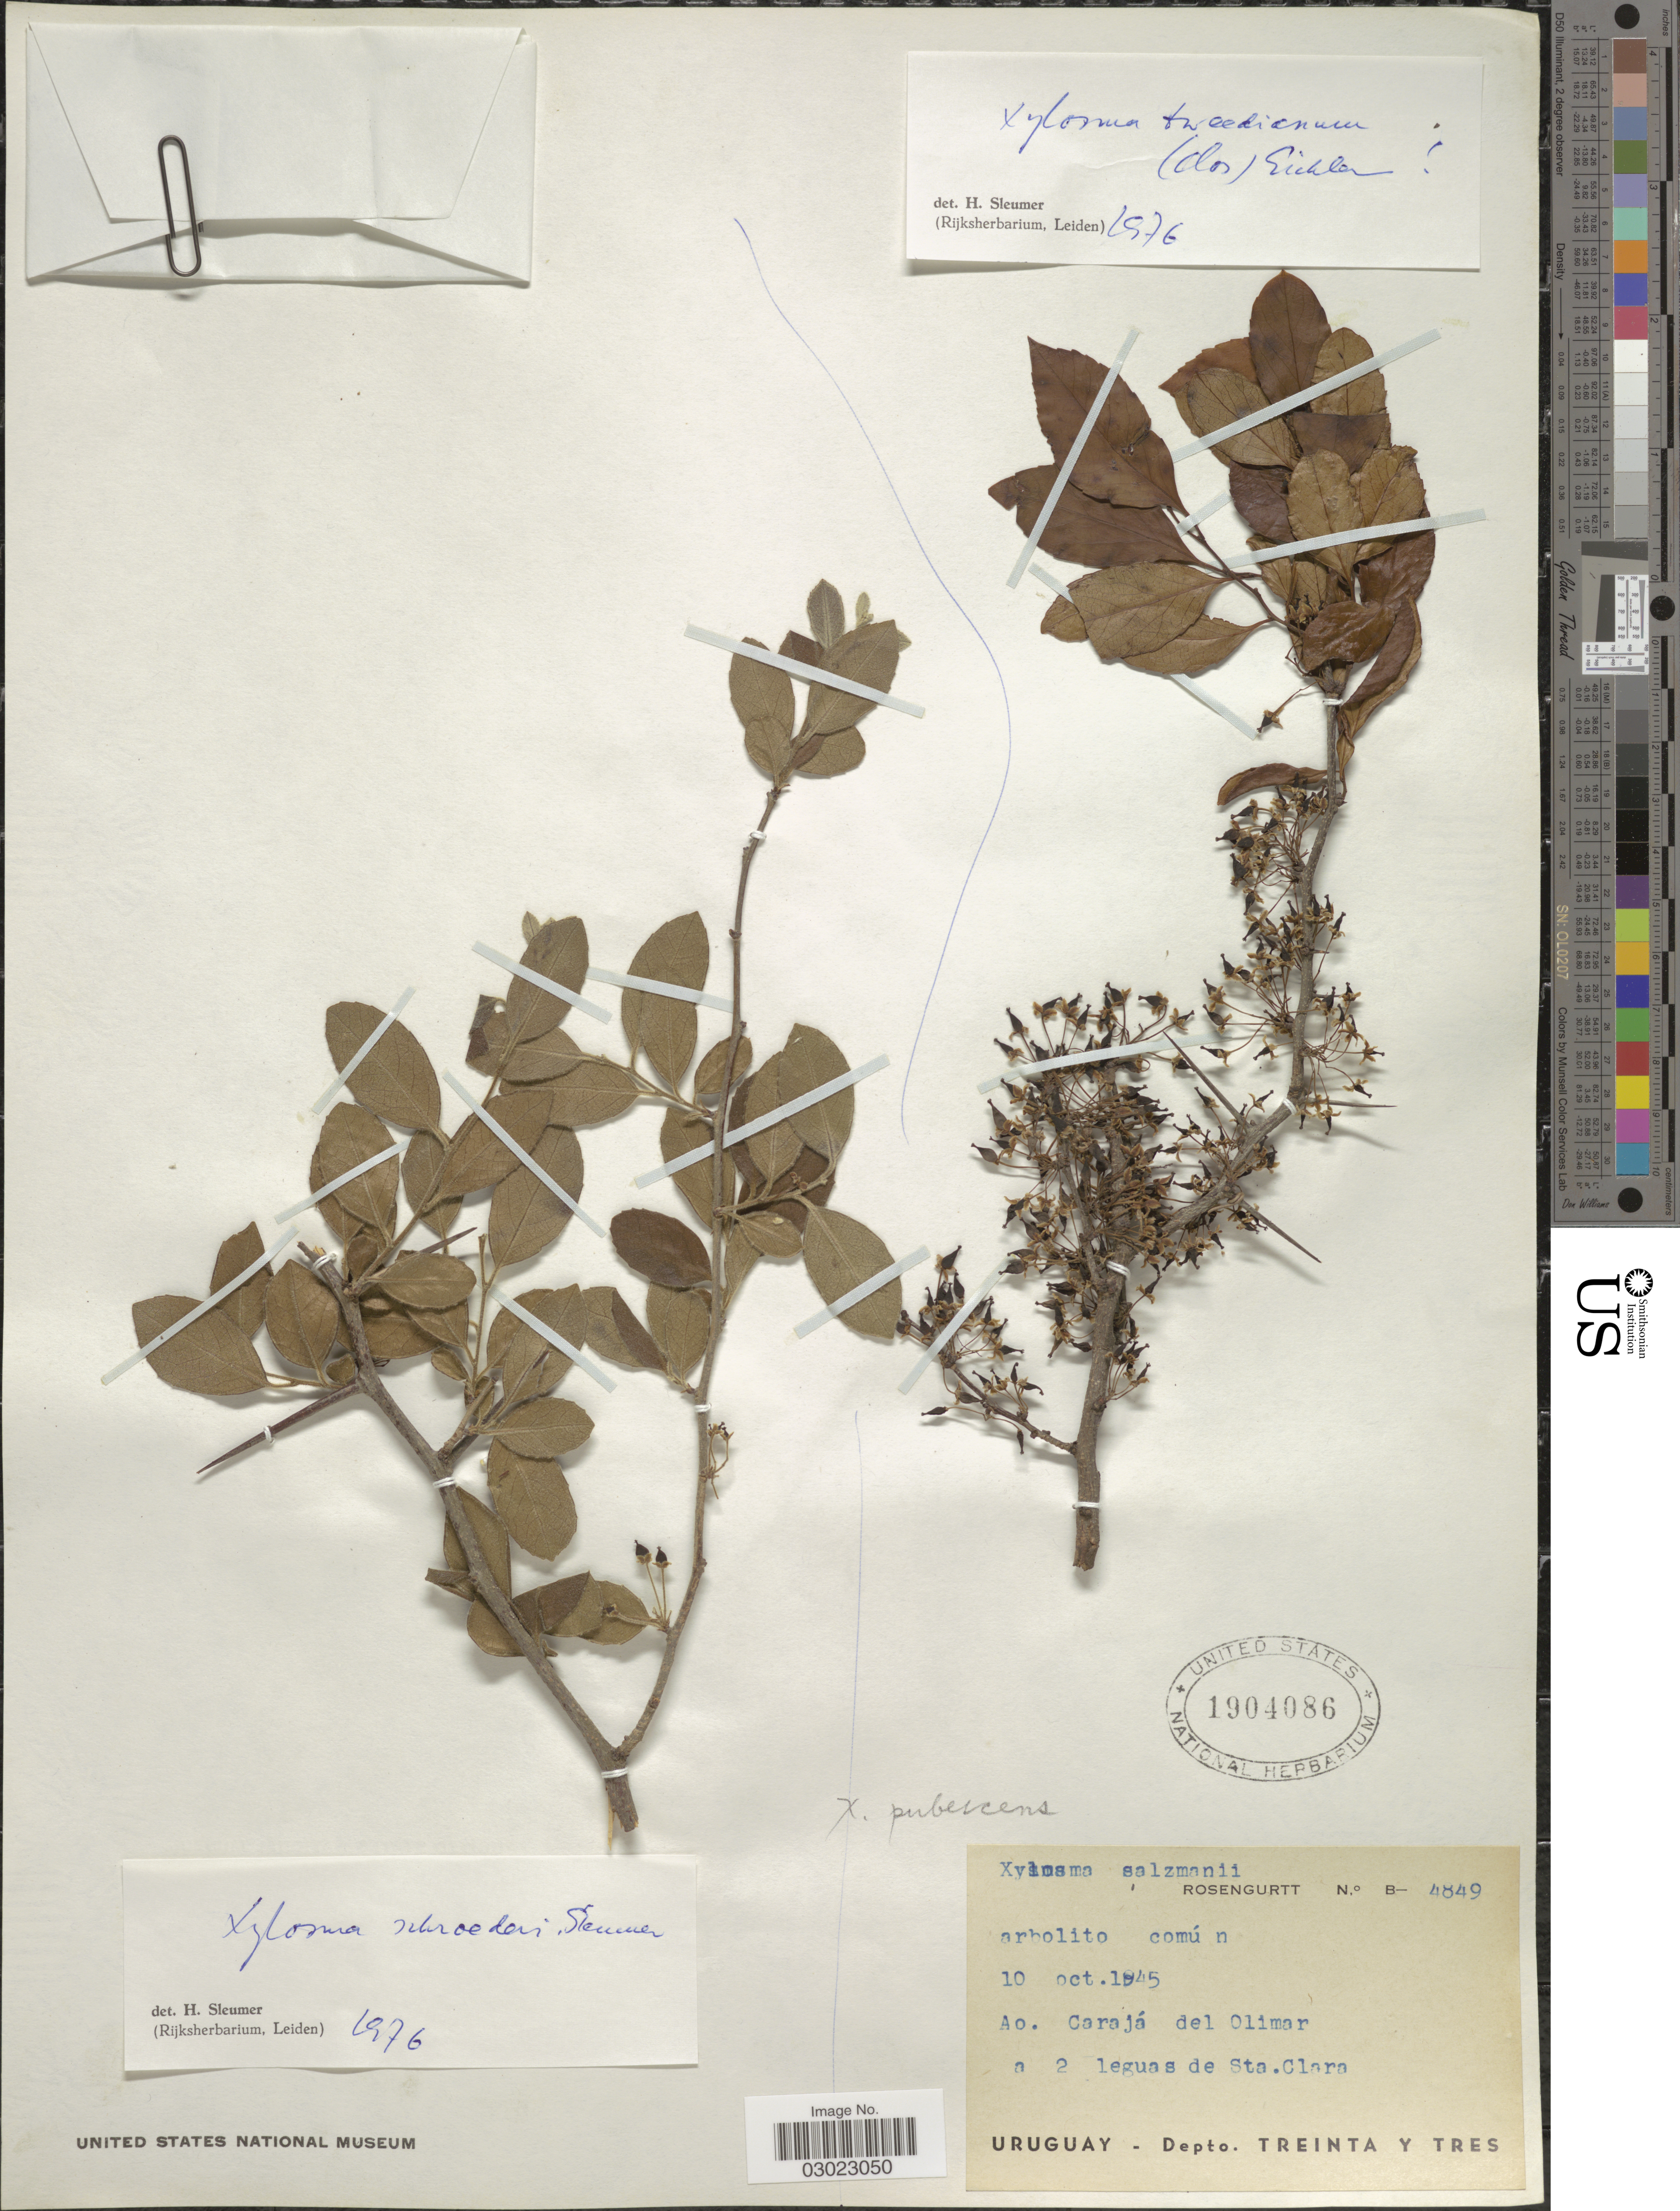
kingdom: Plantae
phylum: Tracheophyta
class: Magnoliopsida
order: Malpighiales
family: Salicaceae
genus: Xylosma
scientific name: Xylosma schroederi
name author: Sleumer ex Herter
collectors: Rosengurtt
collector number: B-4849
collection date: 1945-10-10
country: Uruguay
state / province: Treinta y Tres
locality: Ao. Carajá del Olimar a 2 leguas de Sta. Clara. Depto. Treinta y Tres.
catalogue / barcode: US 1904086